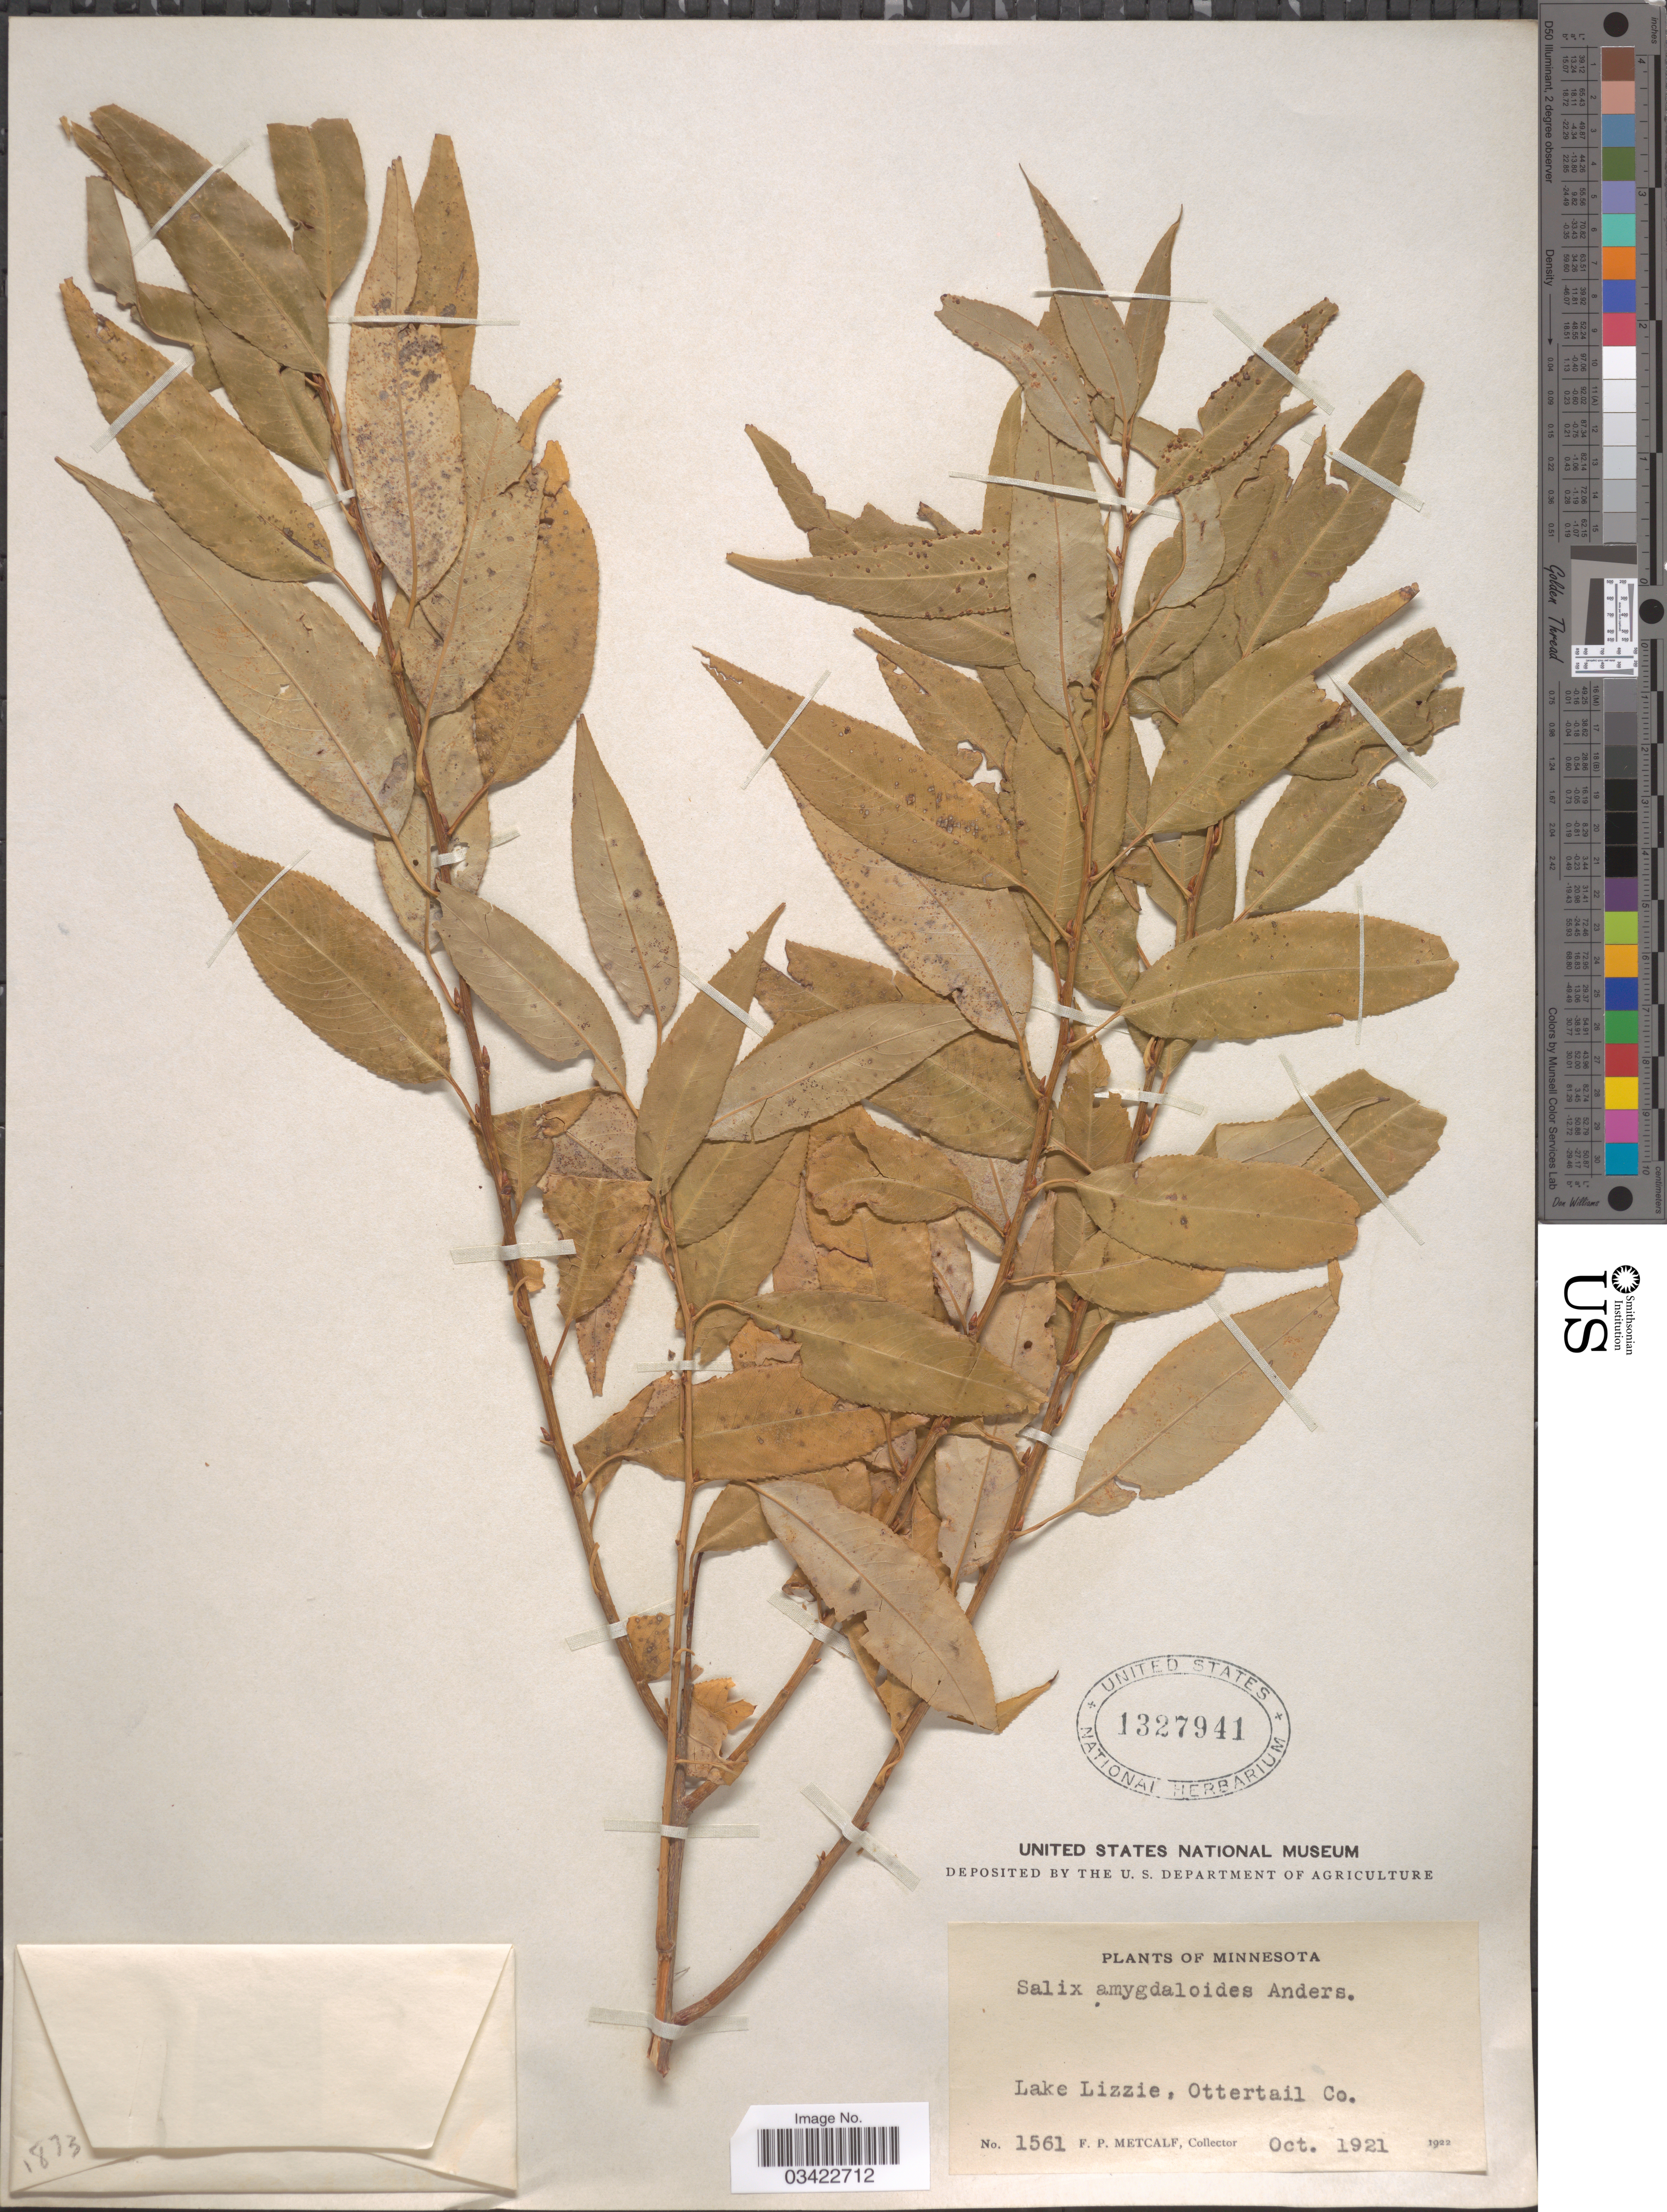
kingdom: Plantae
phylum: Tracheophyta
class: Magnoliopsida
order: Malpighiales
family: Salicaceae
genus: Salix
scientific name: Salix amygdaloides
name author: Andersson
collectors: F. Metcalf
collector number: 1561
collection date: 1921-10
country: United States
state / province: Minnesota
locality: Lake Lizzie, Ottertail Co.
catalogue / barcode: US 1327941